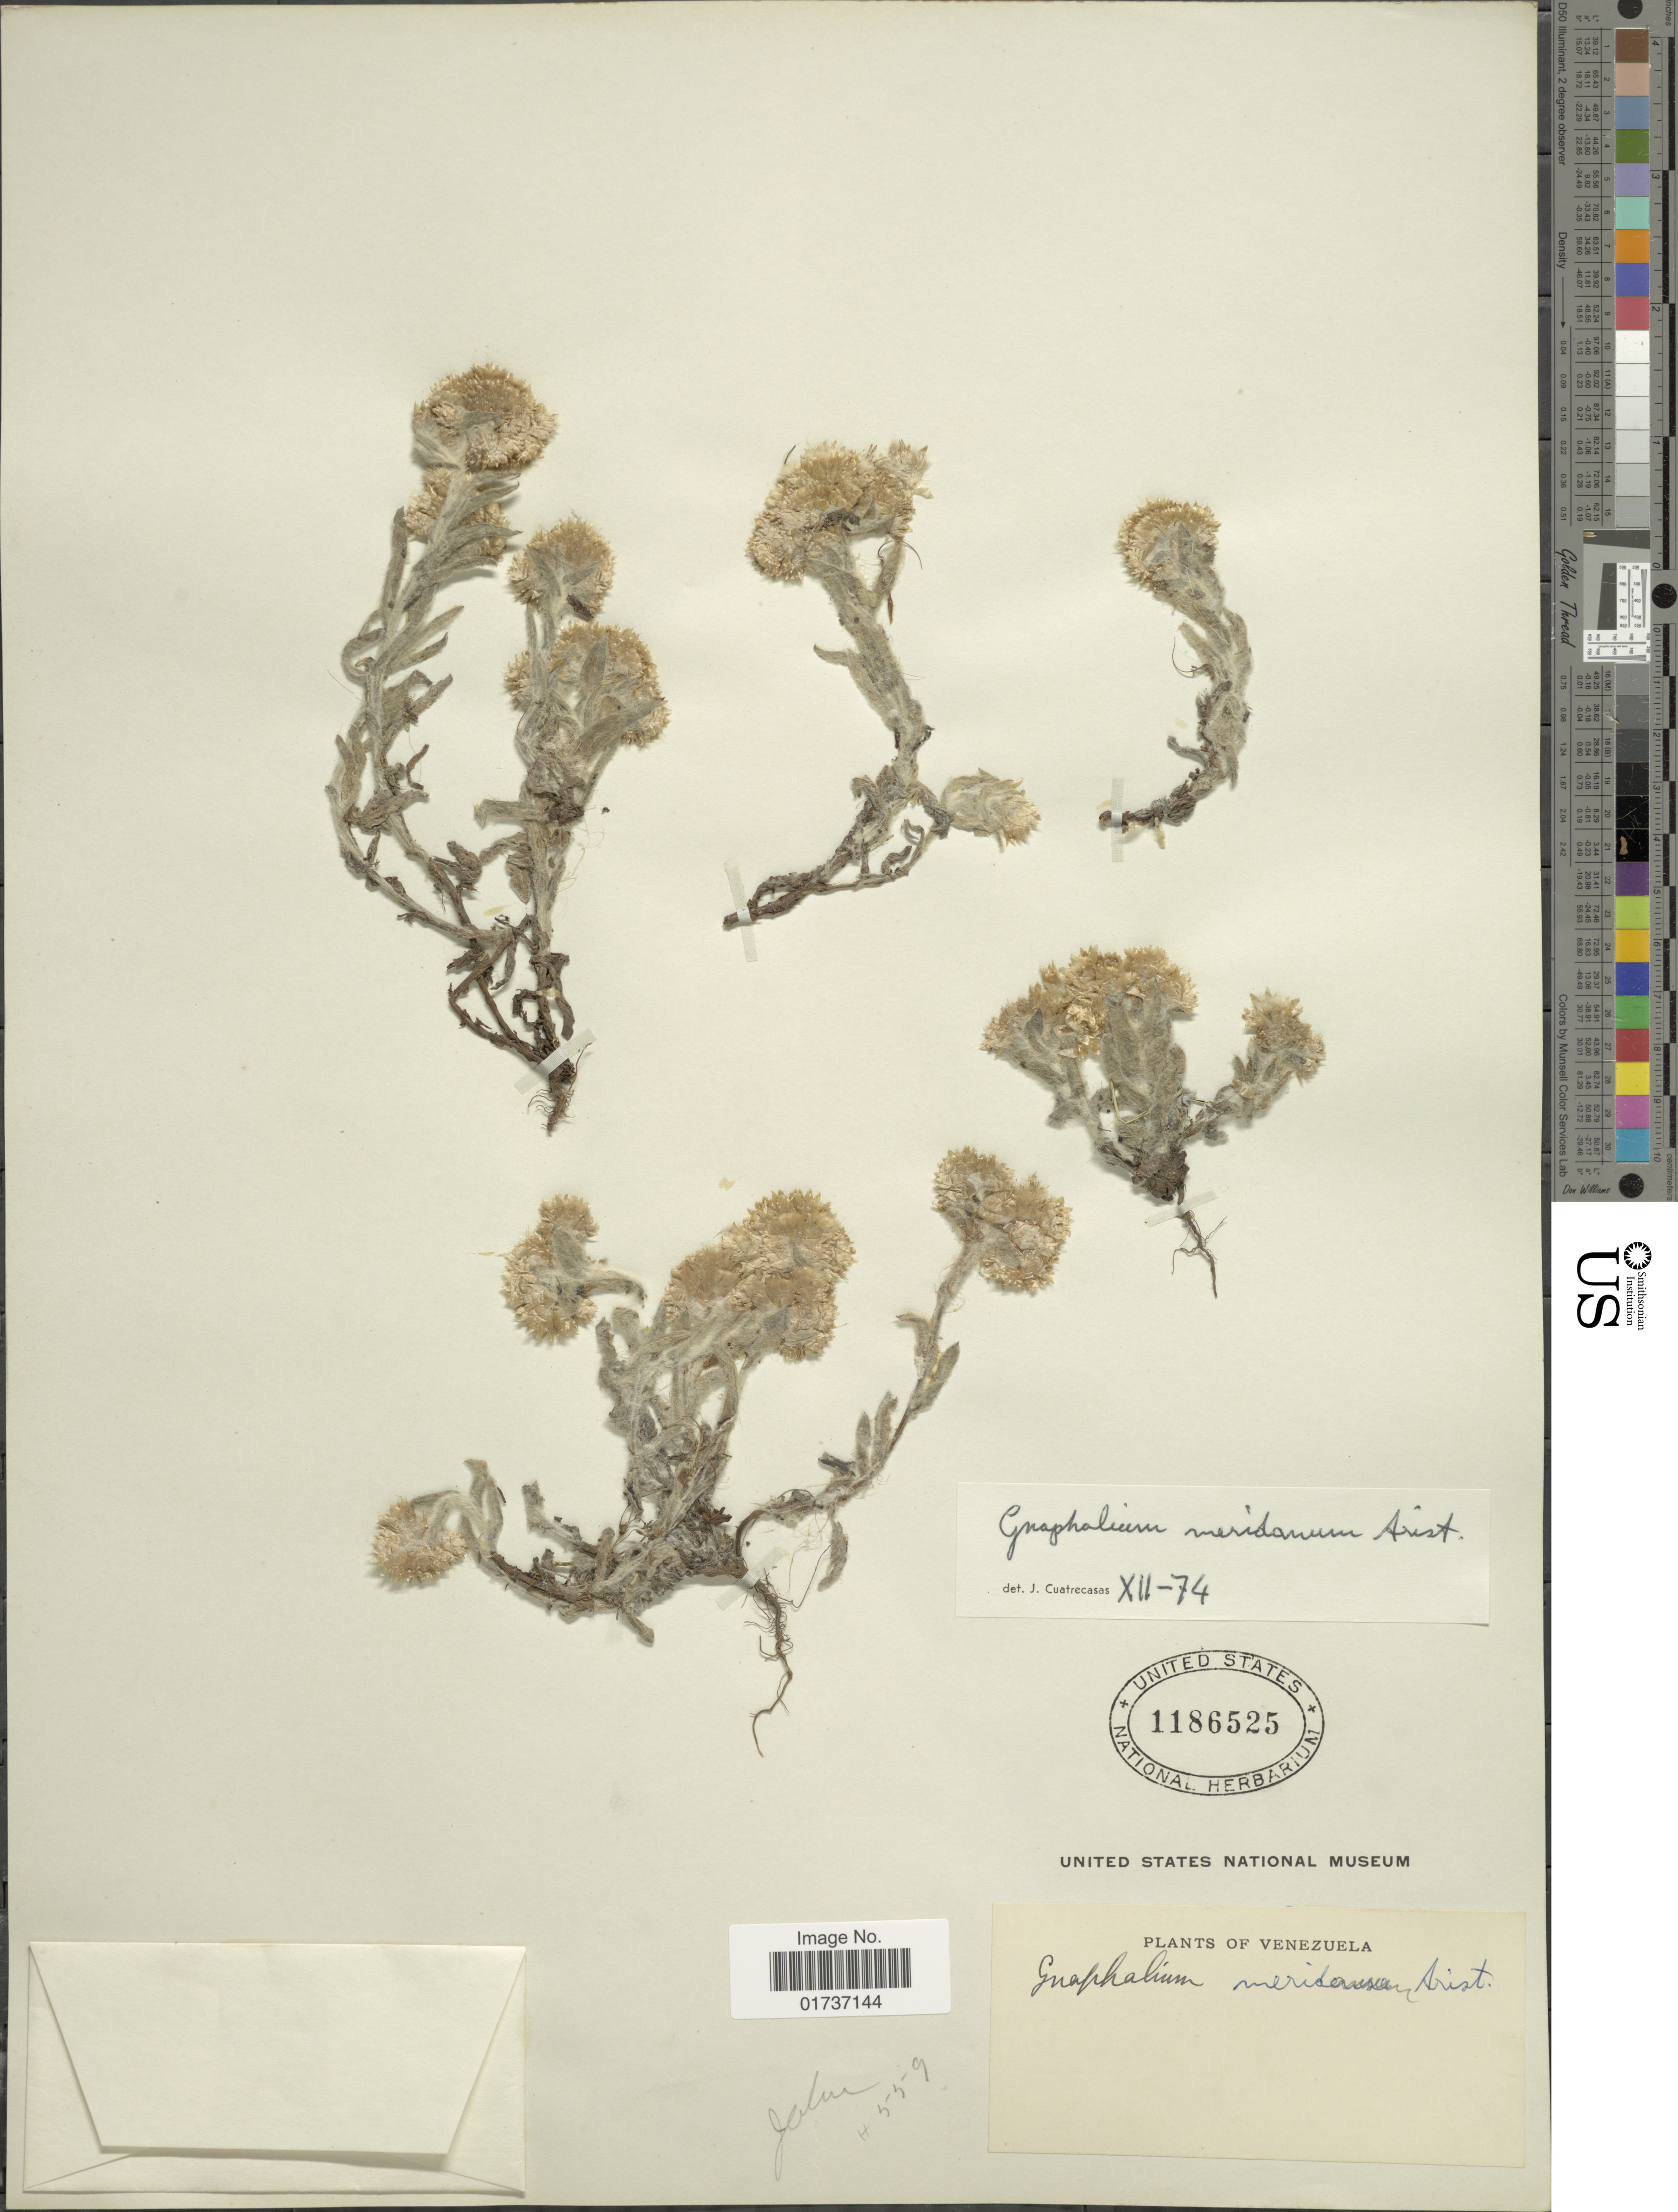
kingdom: Plantae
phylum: Tracheophyta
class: Magnoliopsida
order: Asterales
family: Asteraceae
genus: Gnaphalium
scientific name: Gnaphalium meridanum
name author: Aristeg.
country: Venezuela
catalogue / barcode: US 1186525